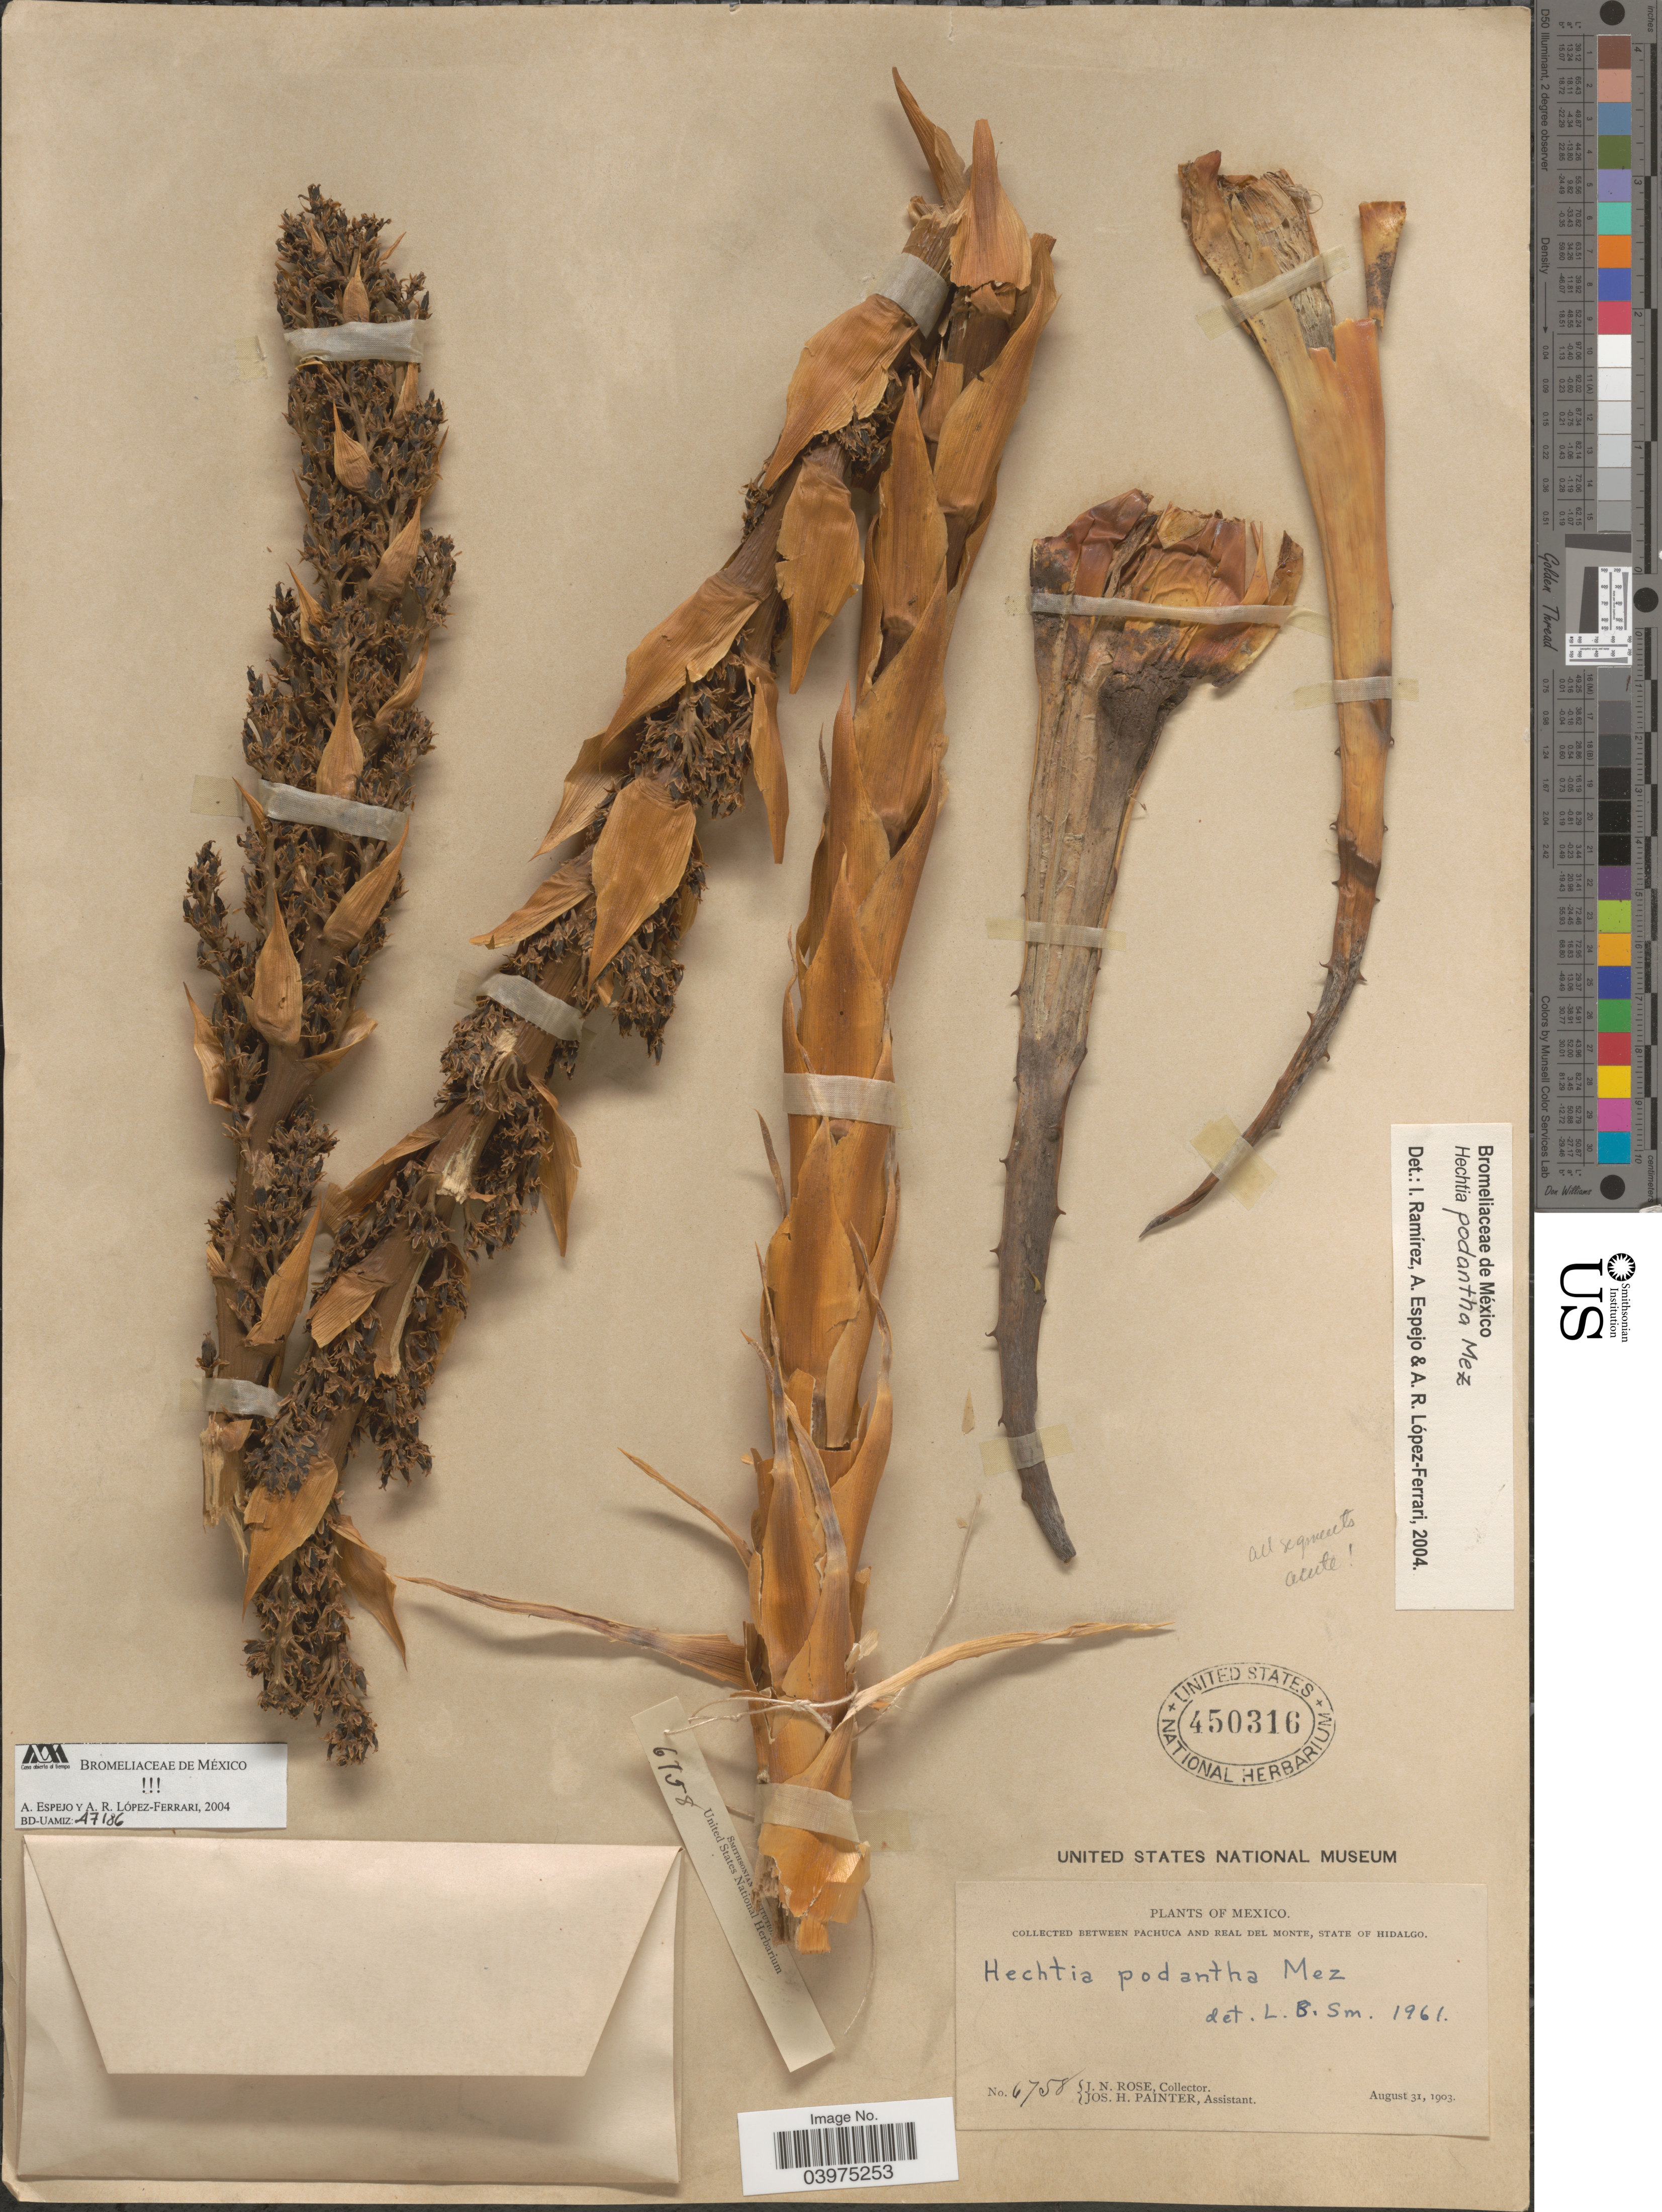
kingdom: Plantae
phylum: Tracheophyta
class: Liliopsida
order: Poales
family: Bromeliaceae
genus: Hechtia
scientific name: Hechtia podantha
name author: Mez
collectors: J. N. Rose & J. H. Painter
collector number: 6758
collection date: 1903-08-31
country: Mexico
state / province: Hidalgo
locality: Between Pachuca And Real Del Monte.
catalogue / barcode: US 450316